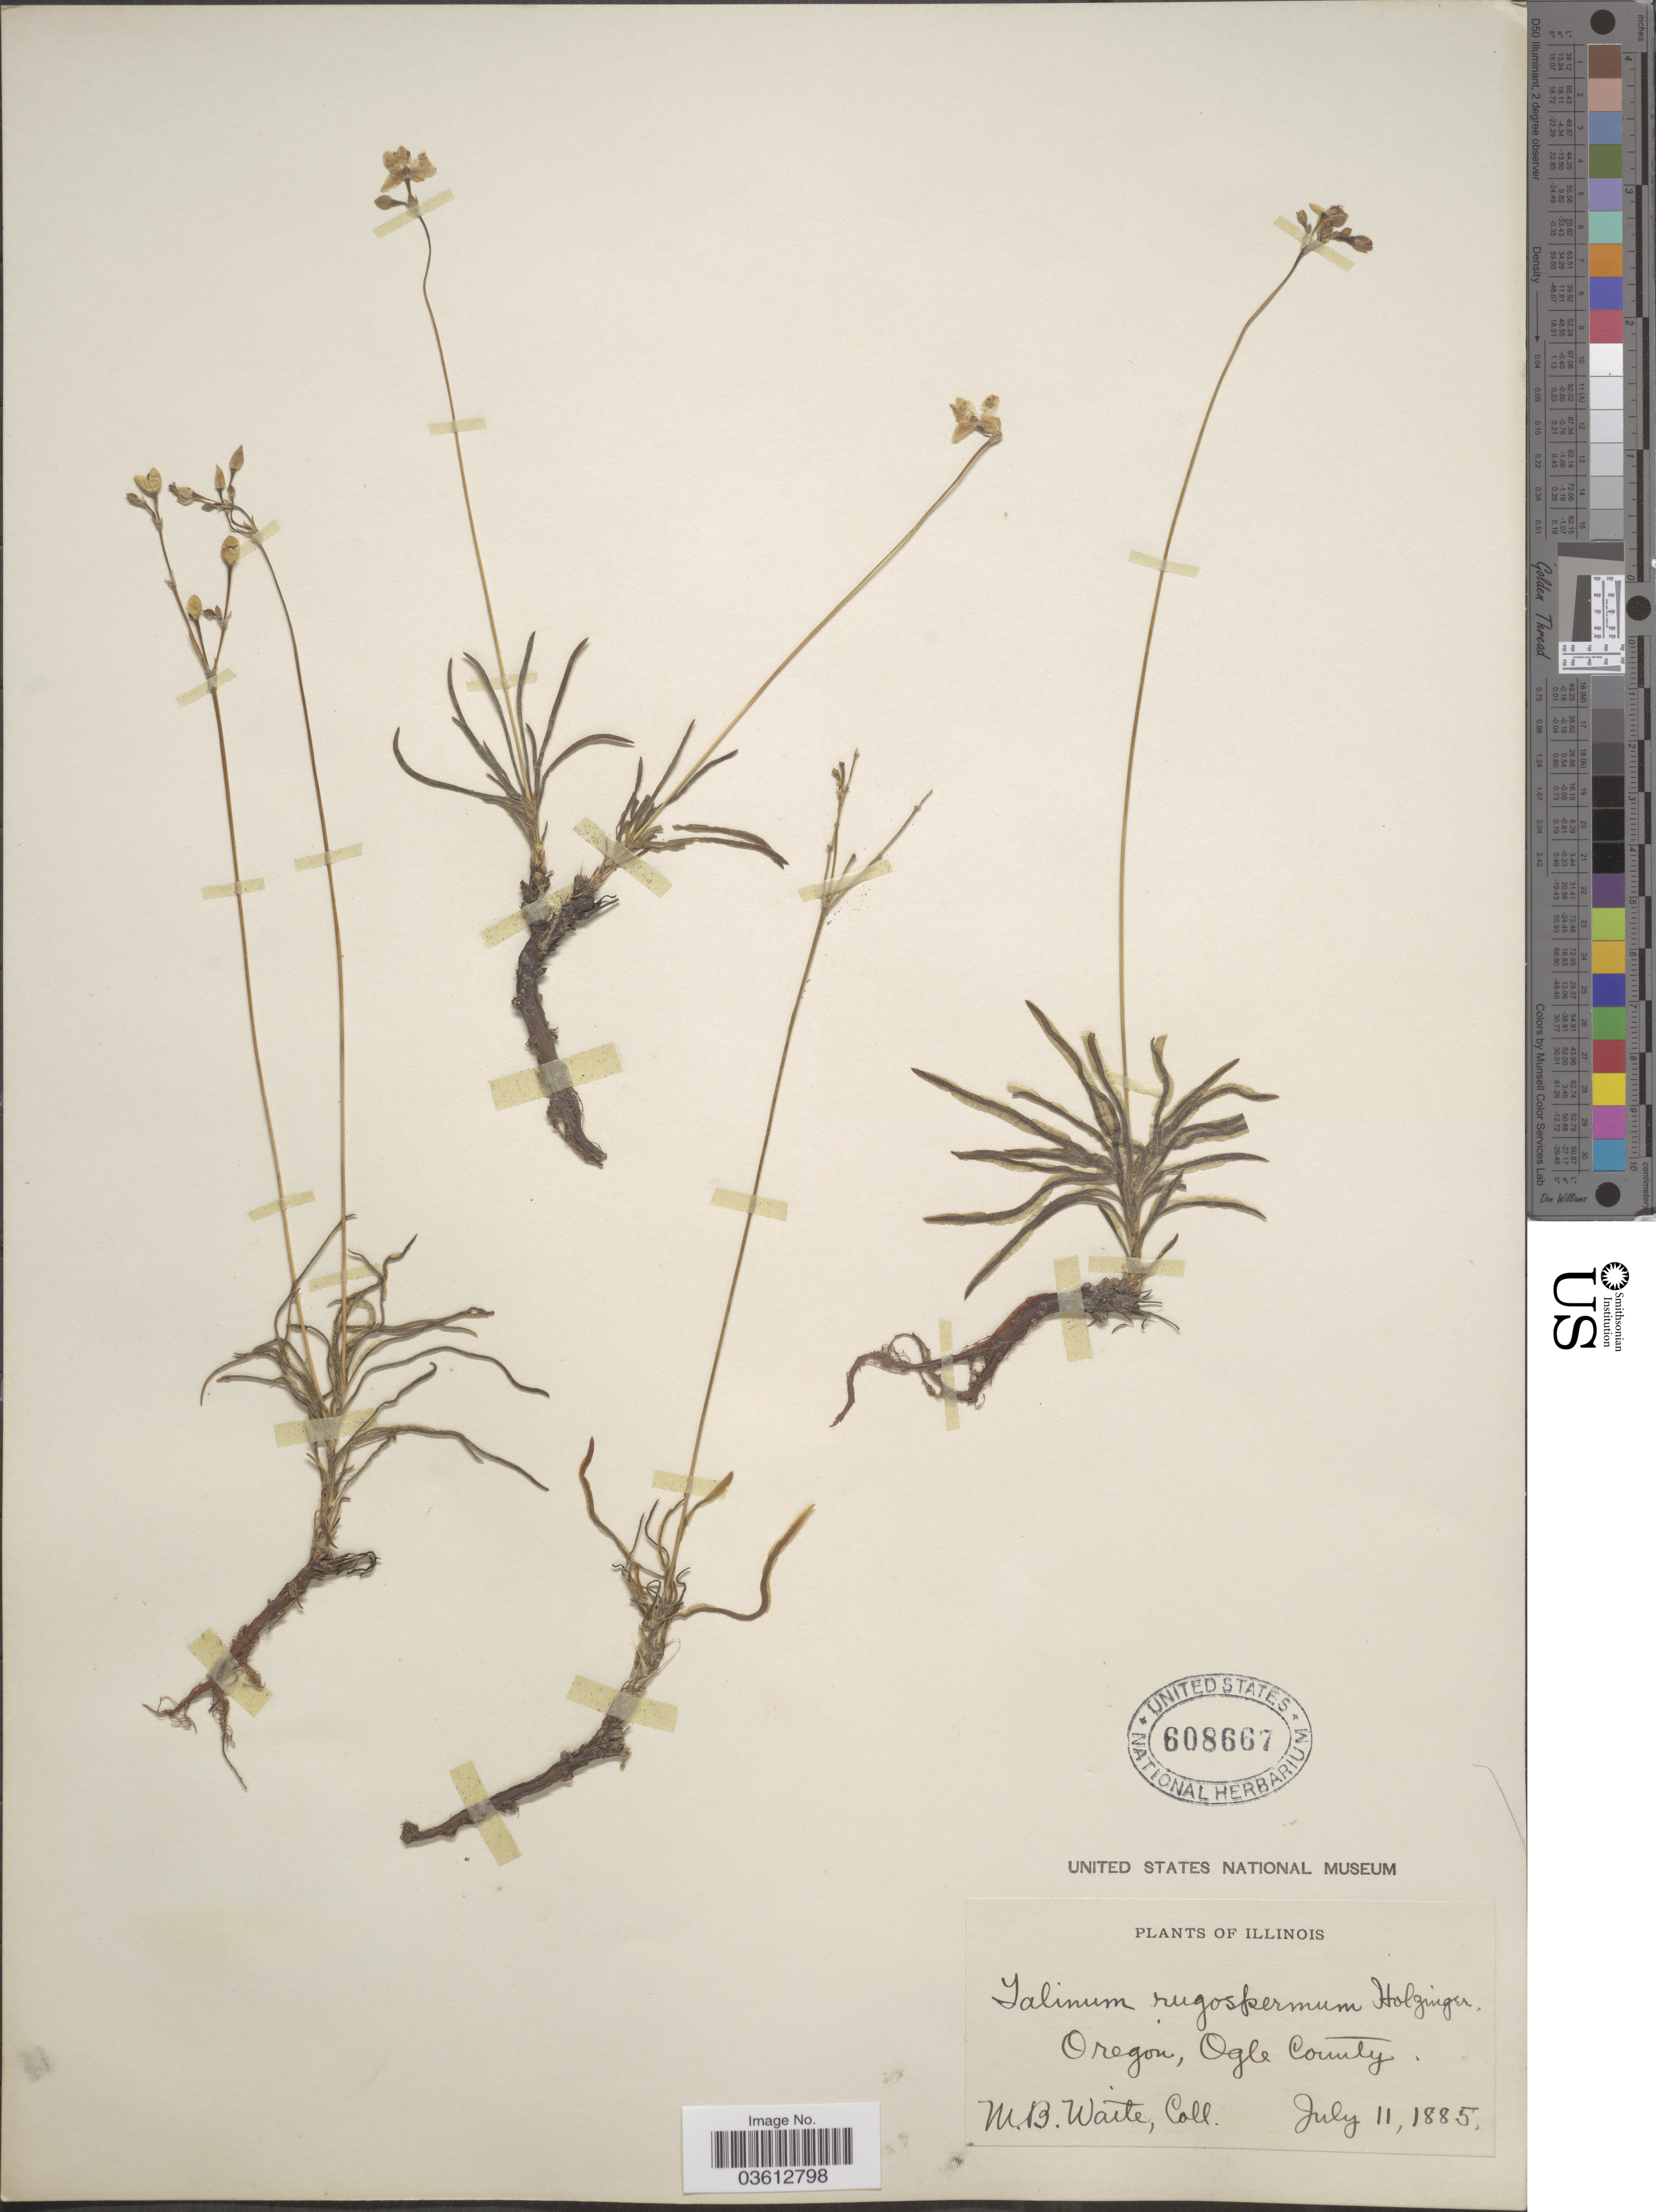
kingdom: Plantae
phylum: Tracheophyta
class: Magnoliopsida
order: Caryophyllales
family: Talinaceae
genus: Talinum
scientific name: Talinum rugospermum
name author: Holz.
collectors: M. B. Waite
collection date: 1885-07-11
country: United States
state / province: Illinois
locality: Oregon, Olge County.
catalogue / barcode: US 608667